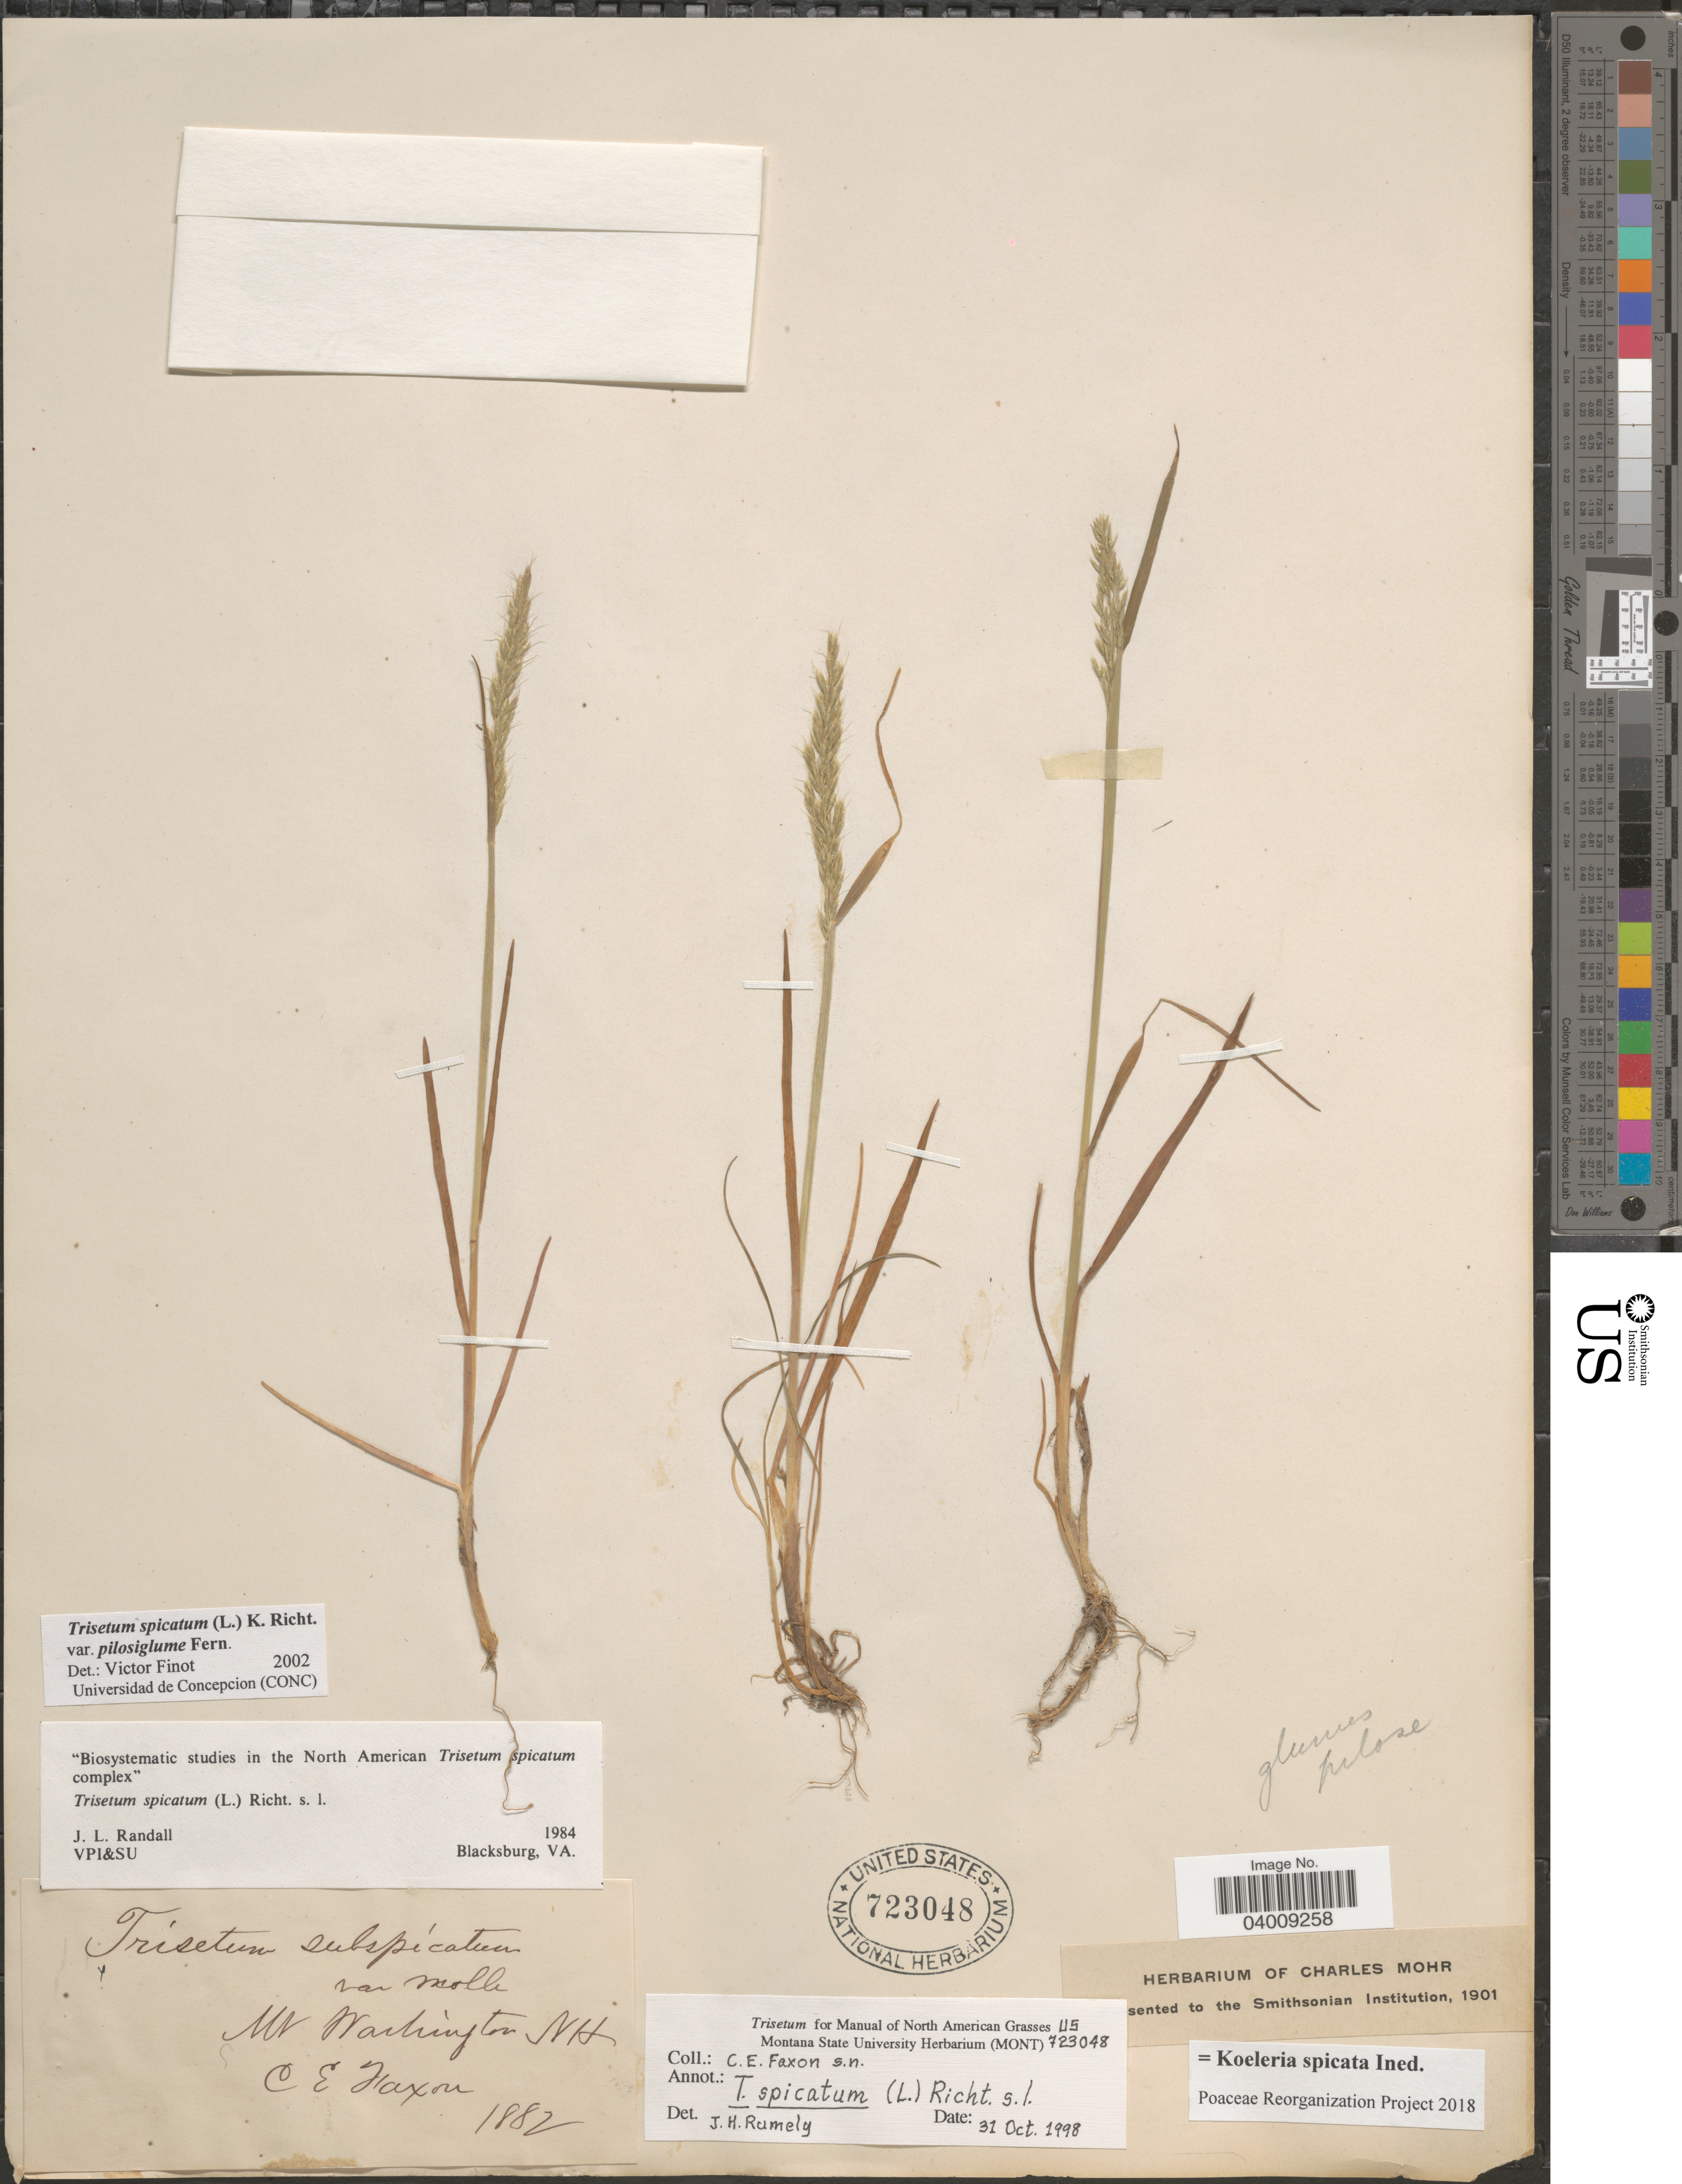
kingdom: Plantae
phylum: Tracheophyta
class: Liliopsida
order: Poales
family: Poaceae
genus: Koeleria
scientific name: Koeleria spicata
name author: (L.) Barberá et al.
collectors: C. Faxon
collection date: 1882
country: United States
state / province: New Hampshire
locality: Mt Washington.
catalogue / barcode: US 723048